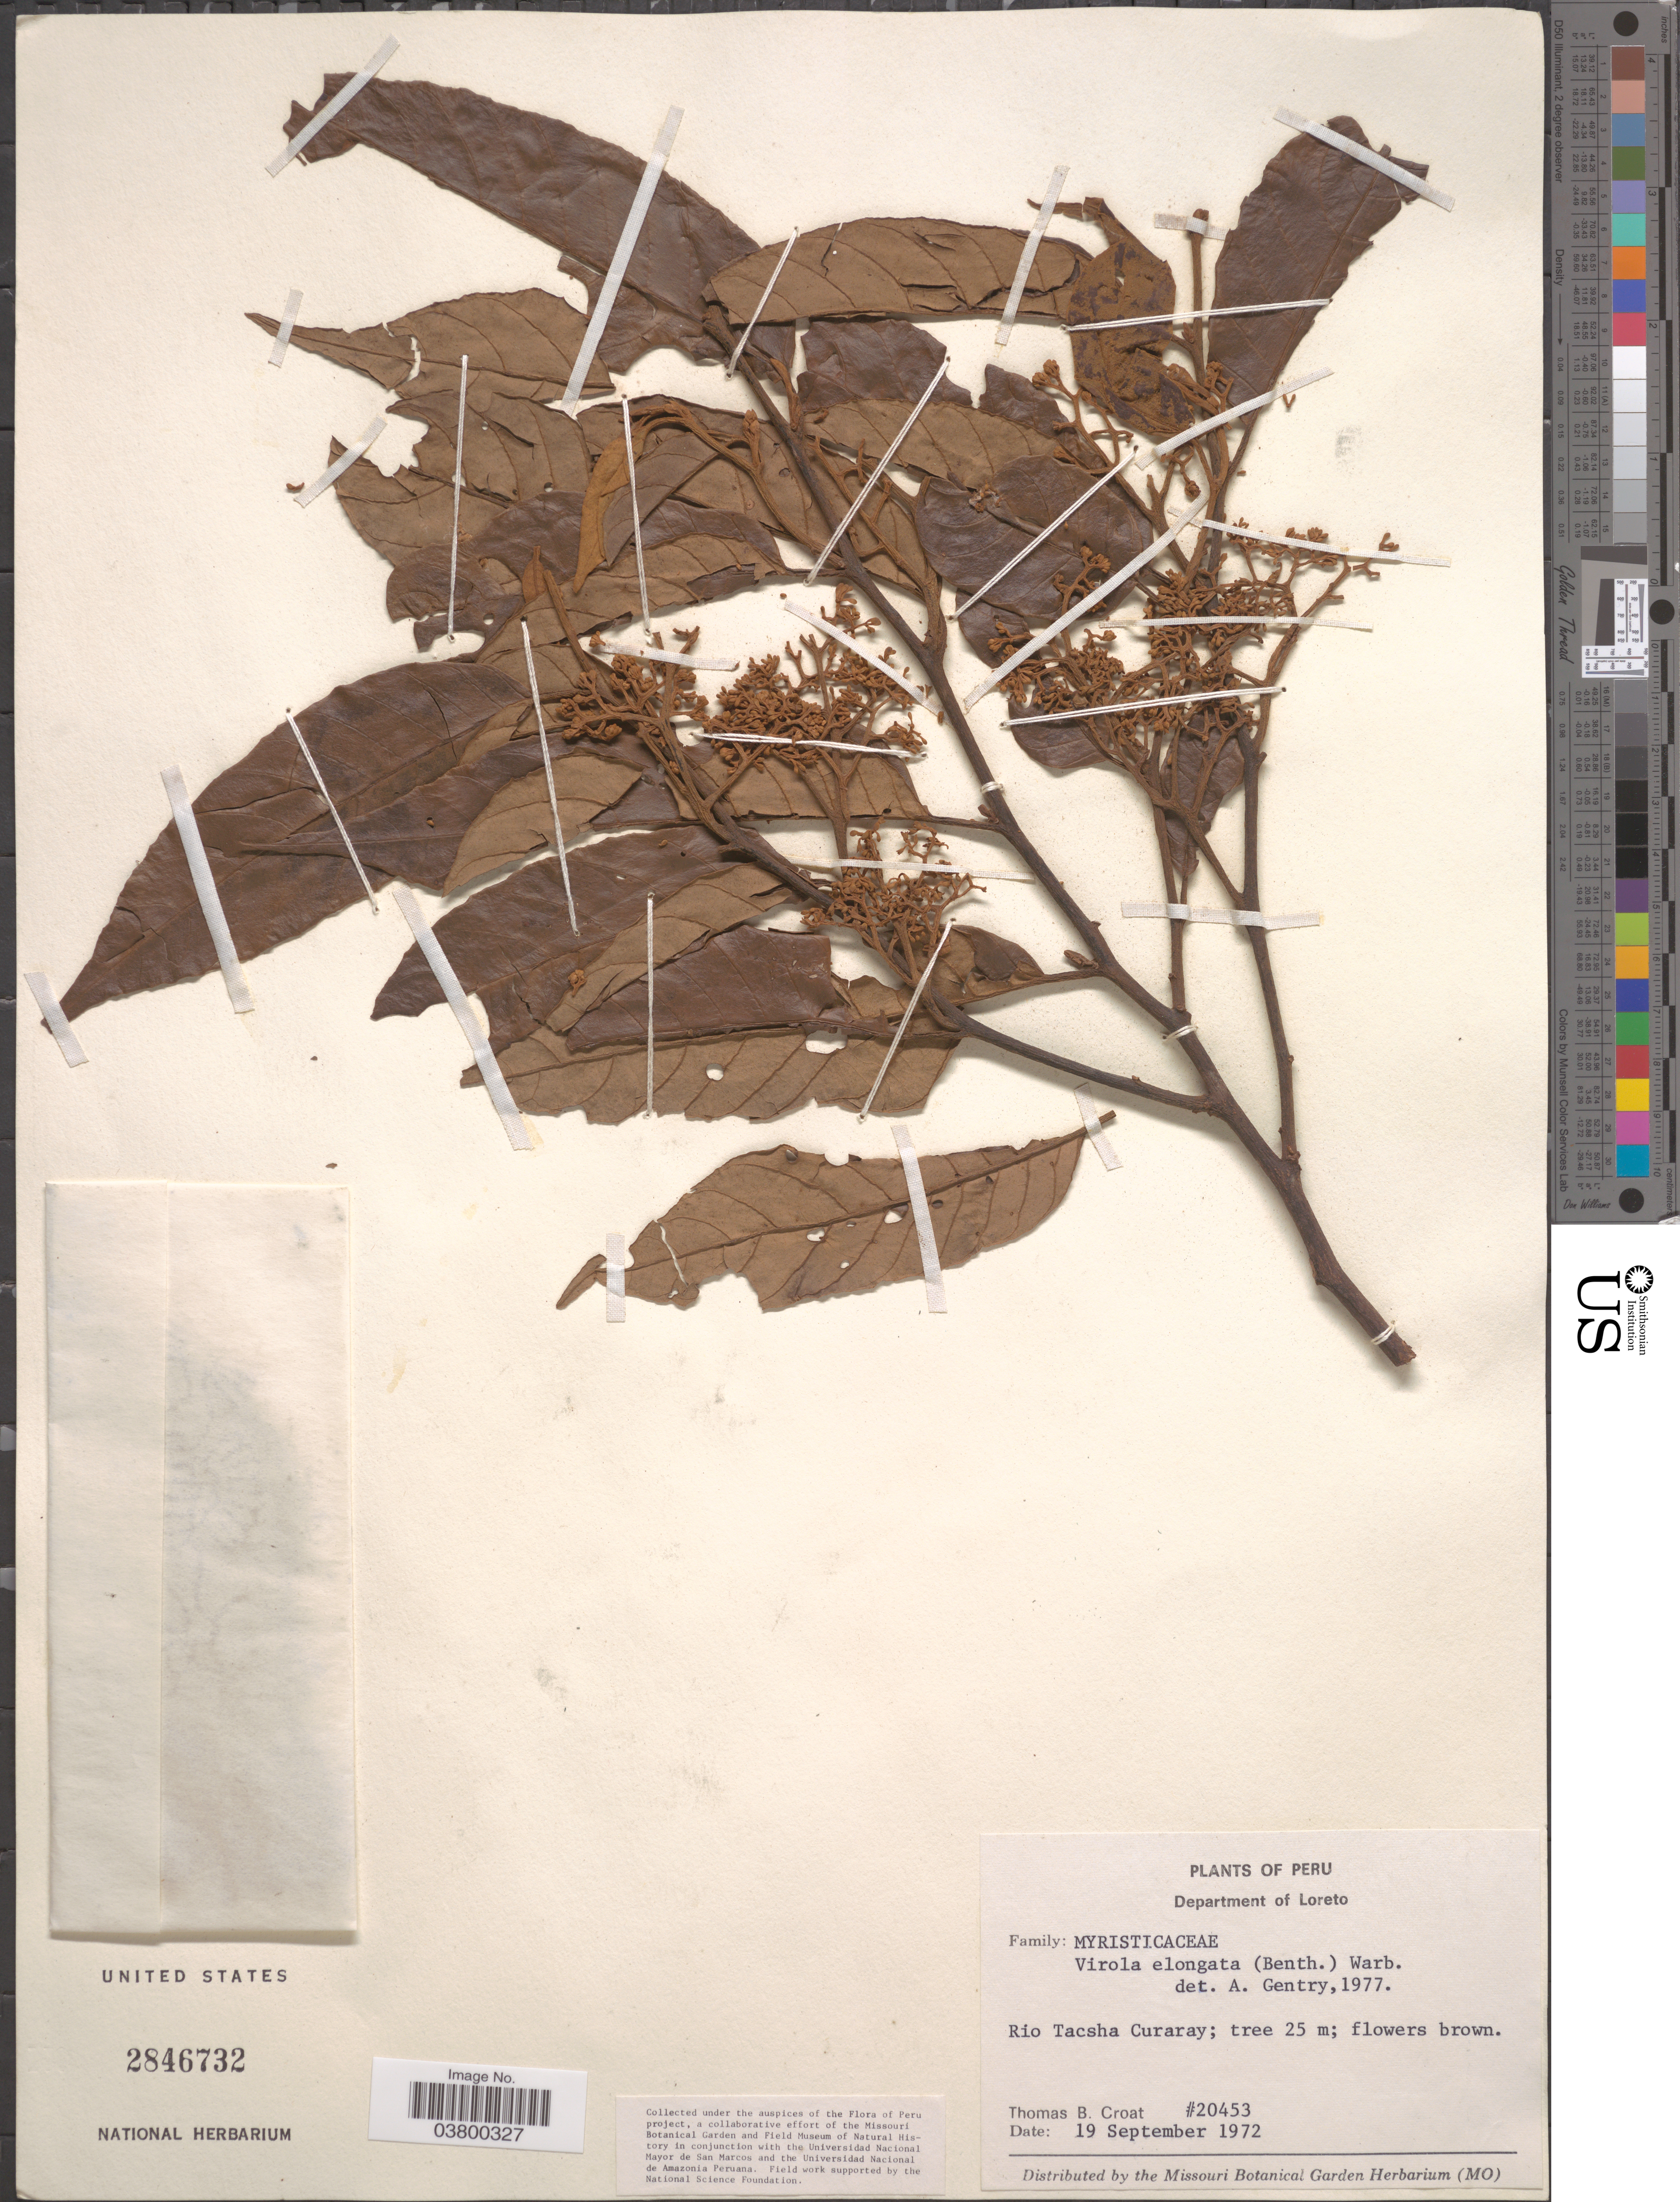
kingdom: Plantae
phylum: Tracheophyta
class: Magnoliopsida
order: Magnoliales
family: Myristicaceae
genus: Virola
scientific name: Virola elongata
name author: (Benth.) Warb.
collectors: T. B. Croat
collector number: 20453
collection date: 1972-09-19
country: Peru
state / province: Loreto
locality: Department of Loreto. Rio Tacsha Curaray.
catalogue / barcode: US 2846732